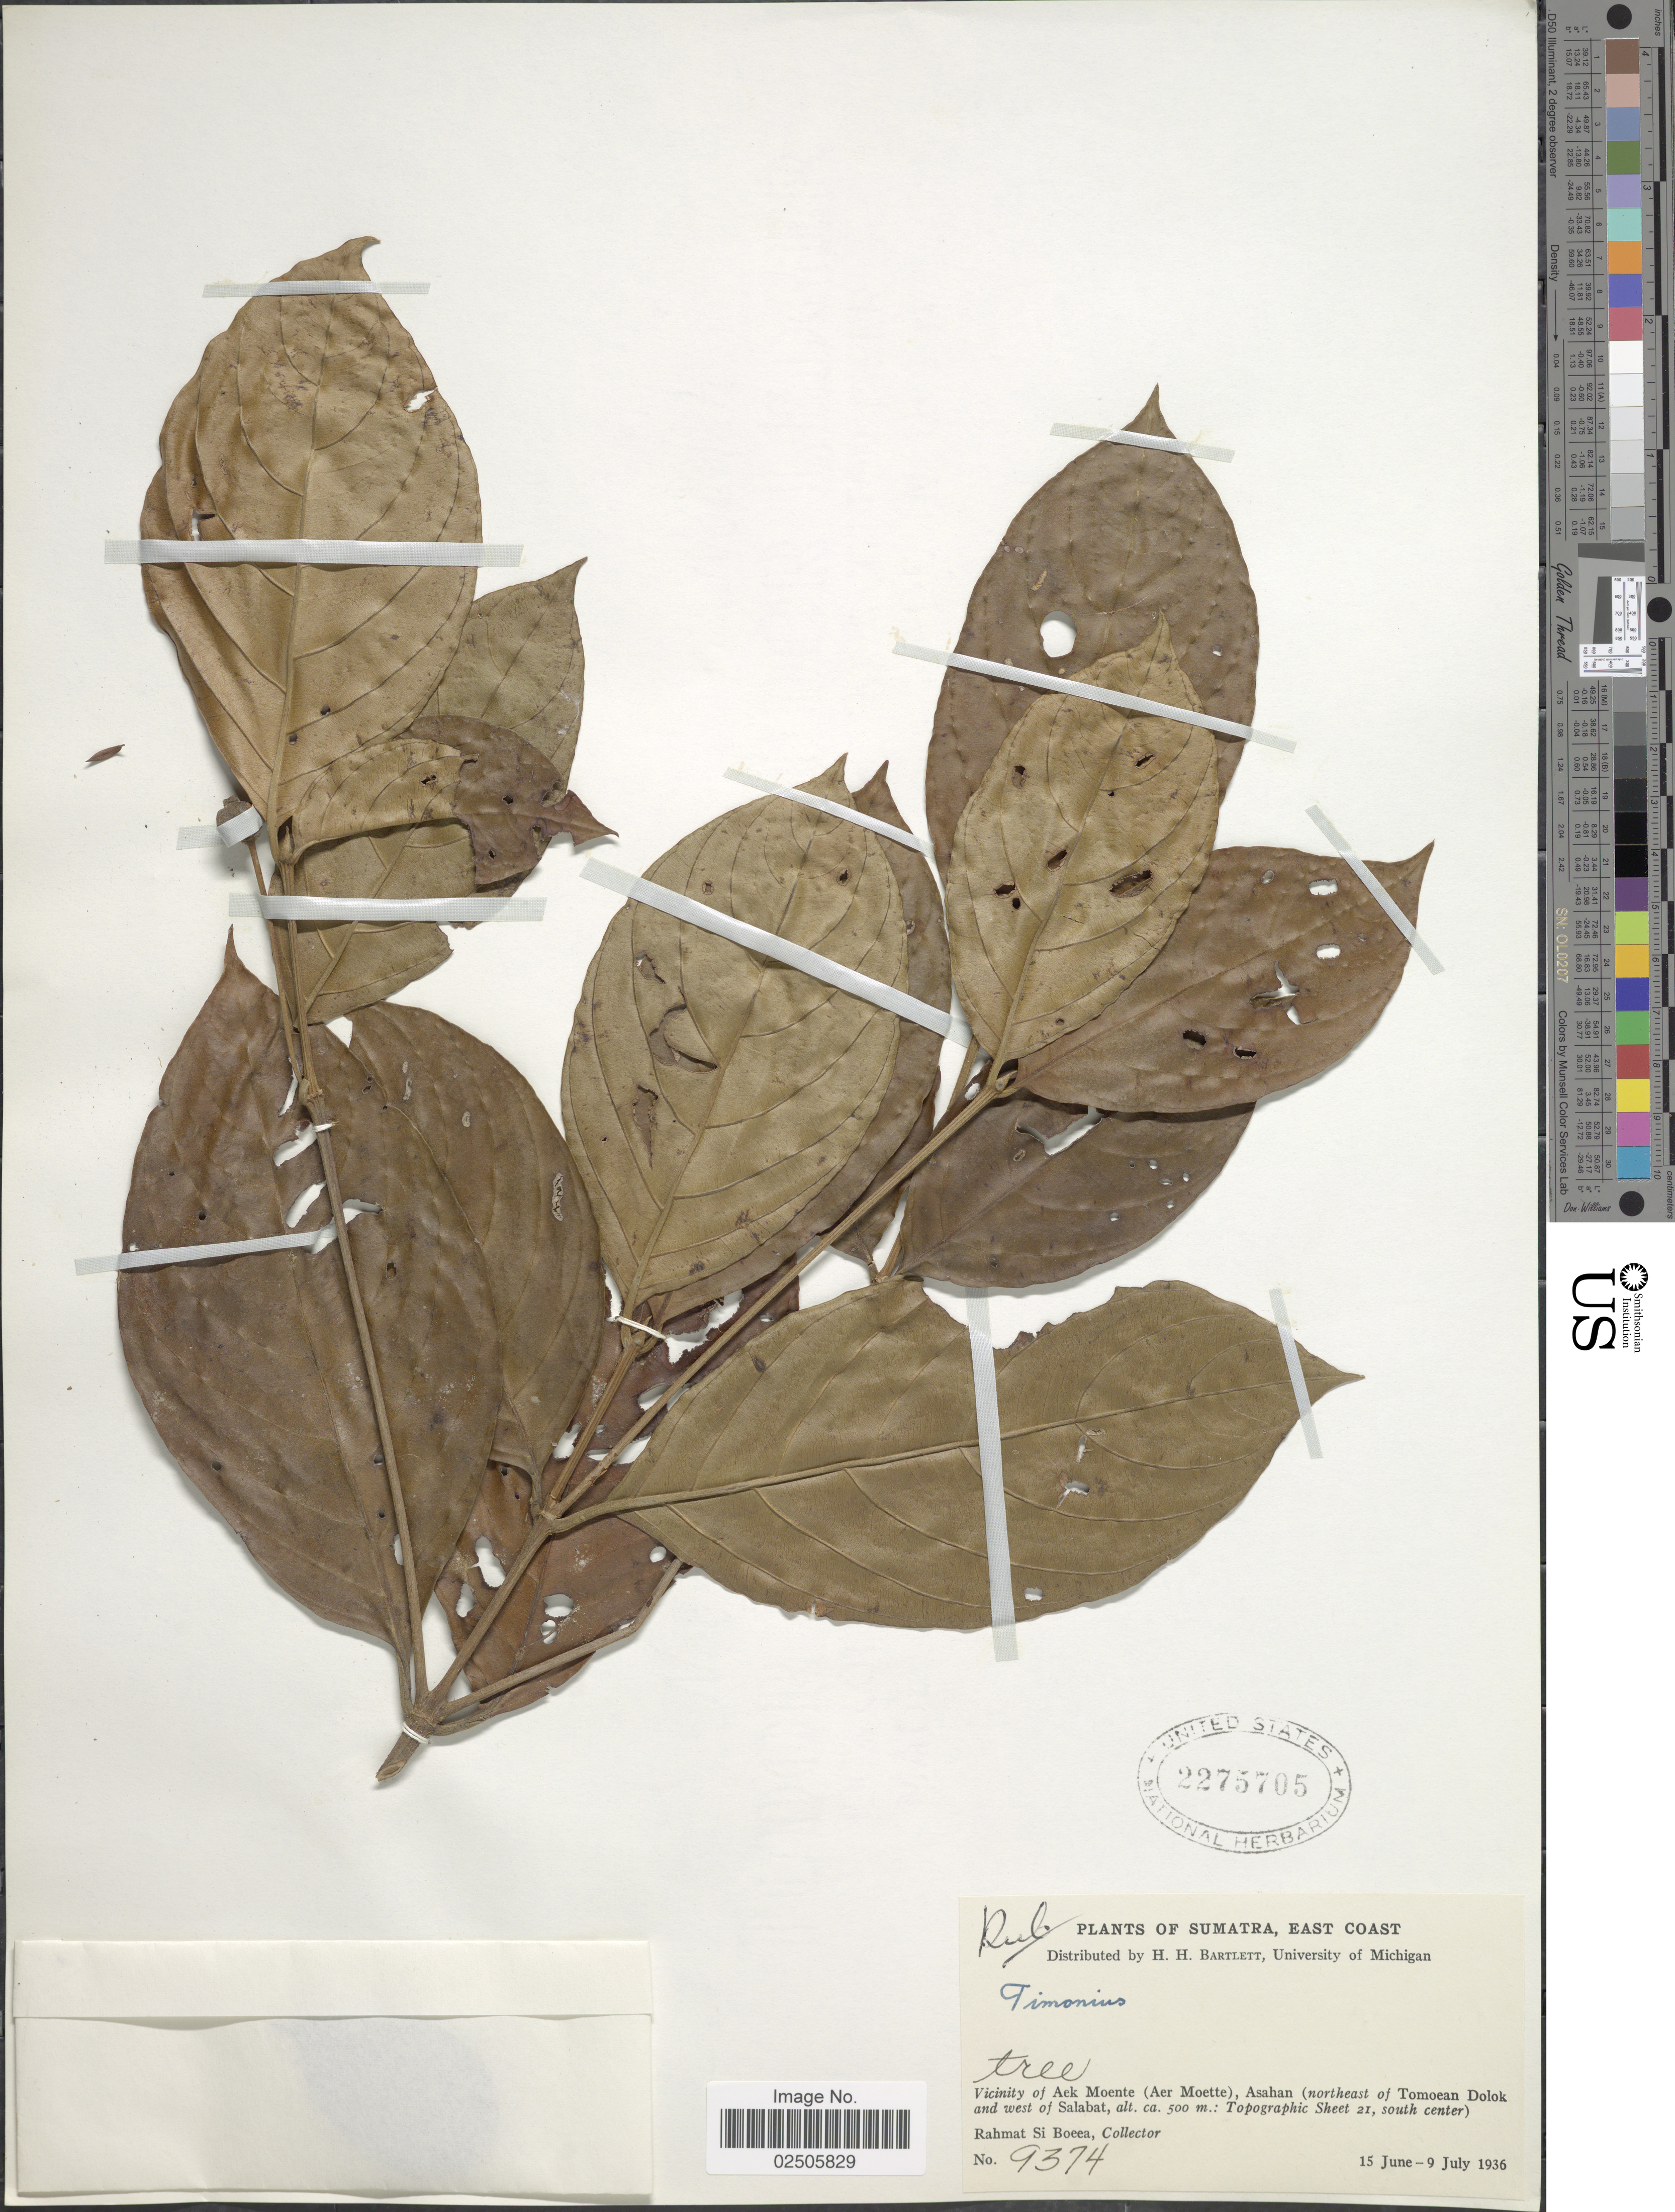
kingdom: Plantae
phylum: Tracheophyta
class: Magnoliopsida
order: Gentianales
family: Rubiaceae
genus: Timonius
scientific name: Timonius sp.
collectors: Rahmat Si Boeea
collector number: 9374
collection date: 1936-06-15/1936-07-09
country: Indonesia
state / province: Sumatra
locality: East Coast, Vicinity of Aek Moente (Aer Moette), Asahan (northeast of Tomoean Dolok and west of Salabat: Topographic Sheet 21, south center)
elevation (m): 500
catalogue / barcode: US 2275705